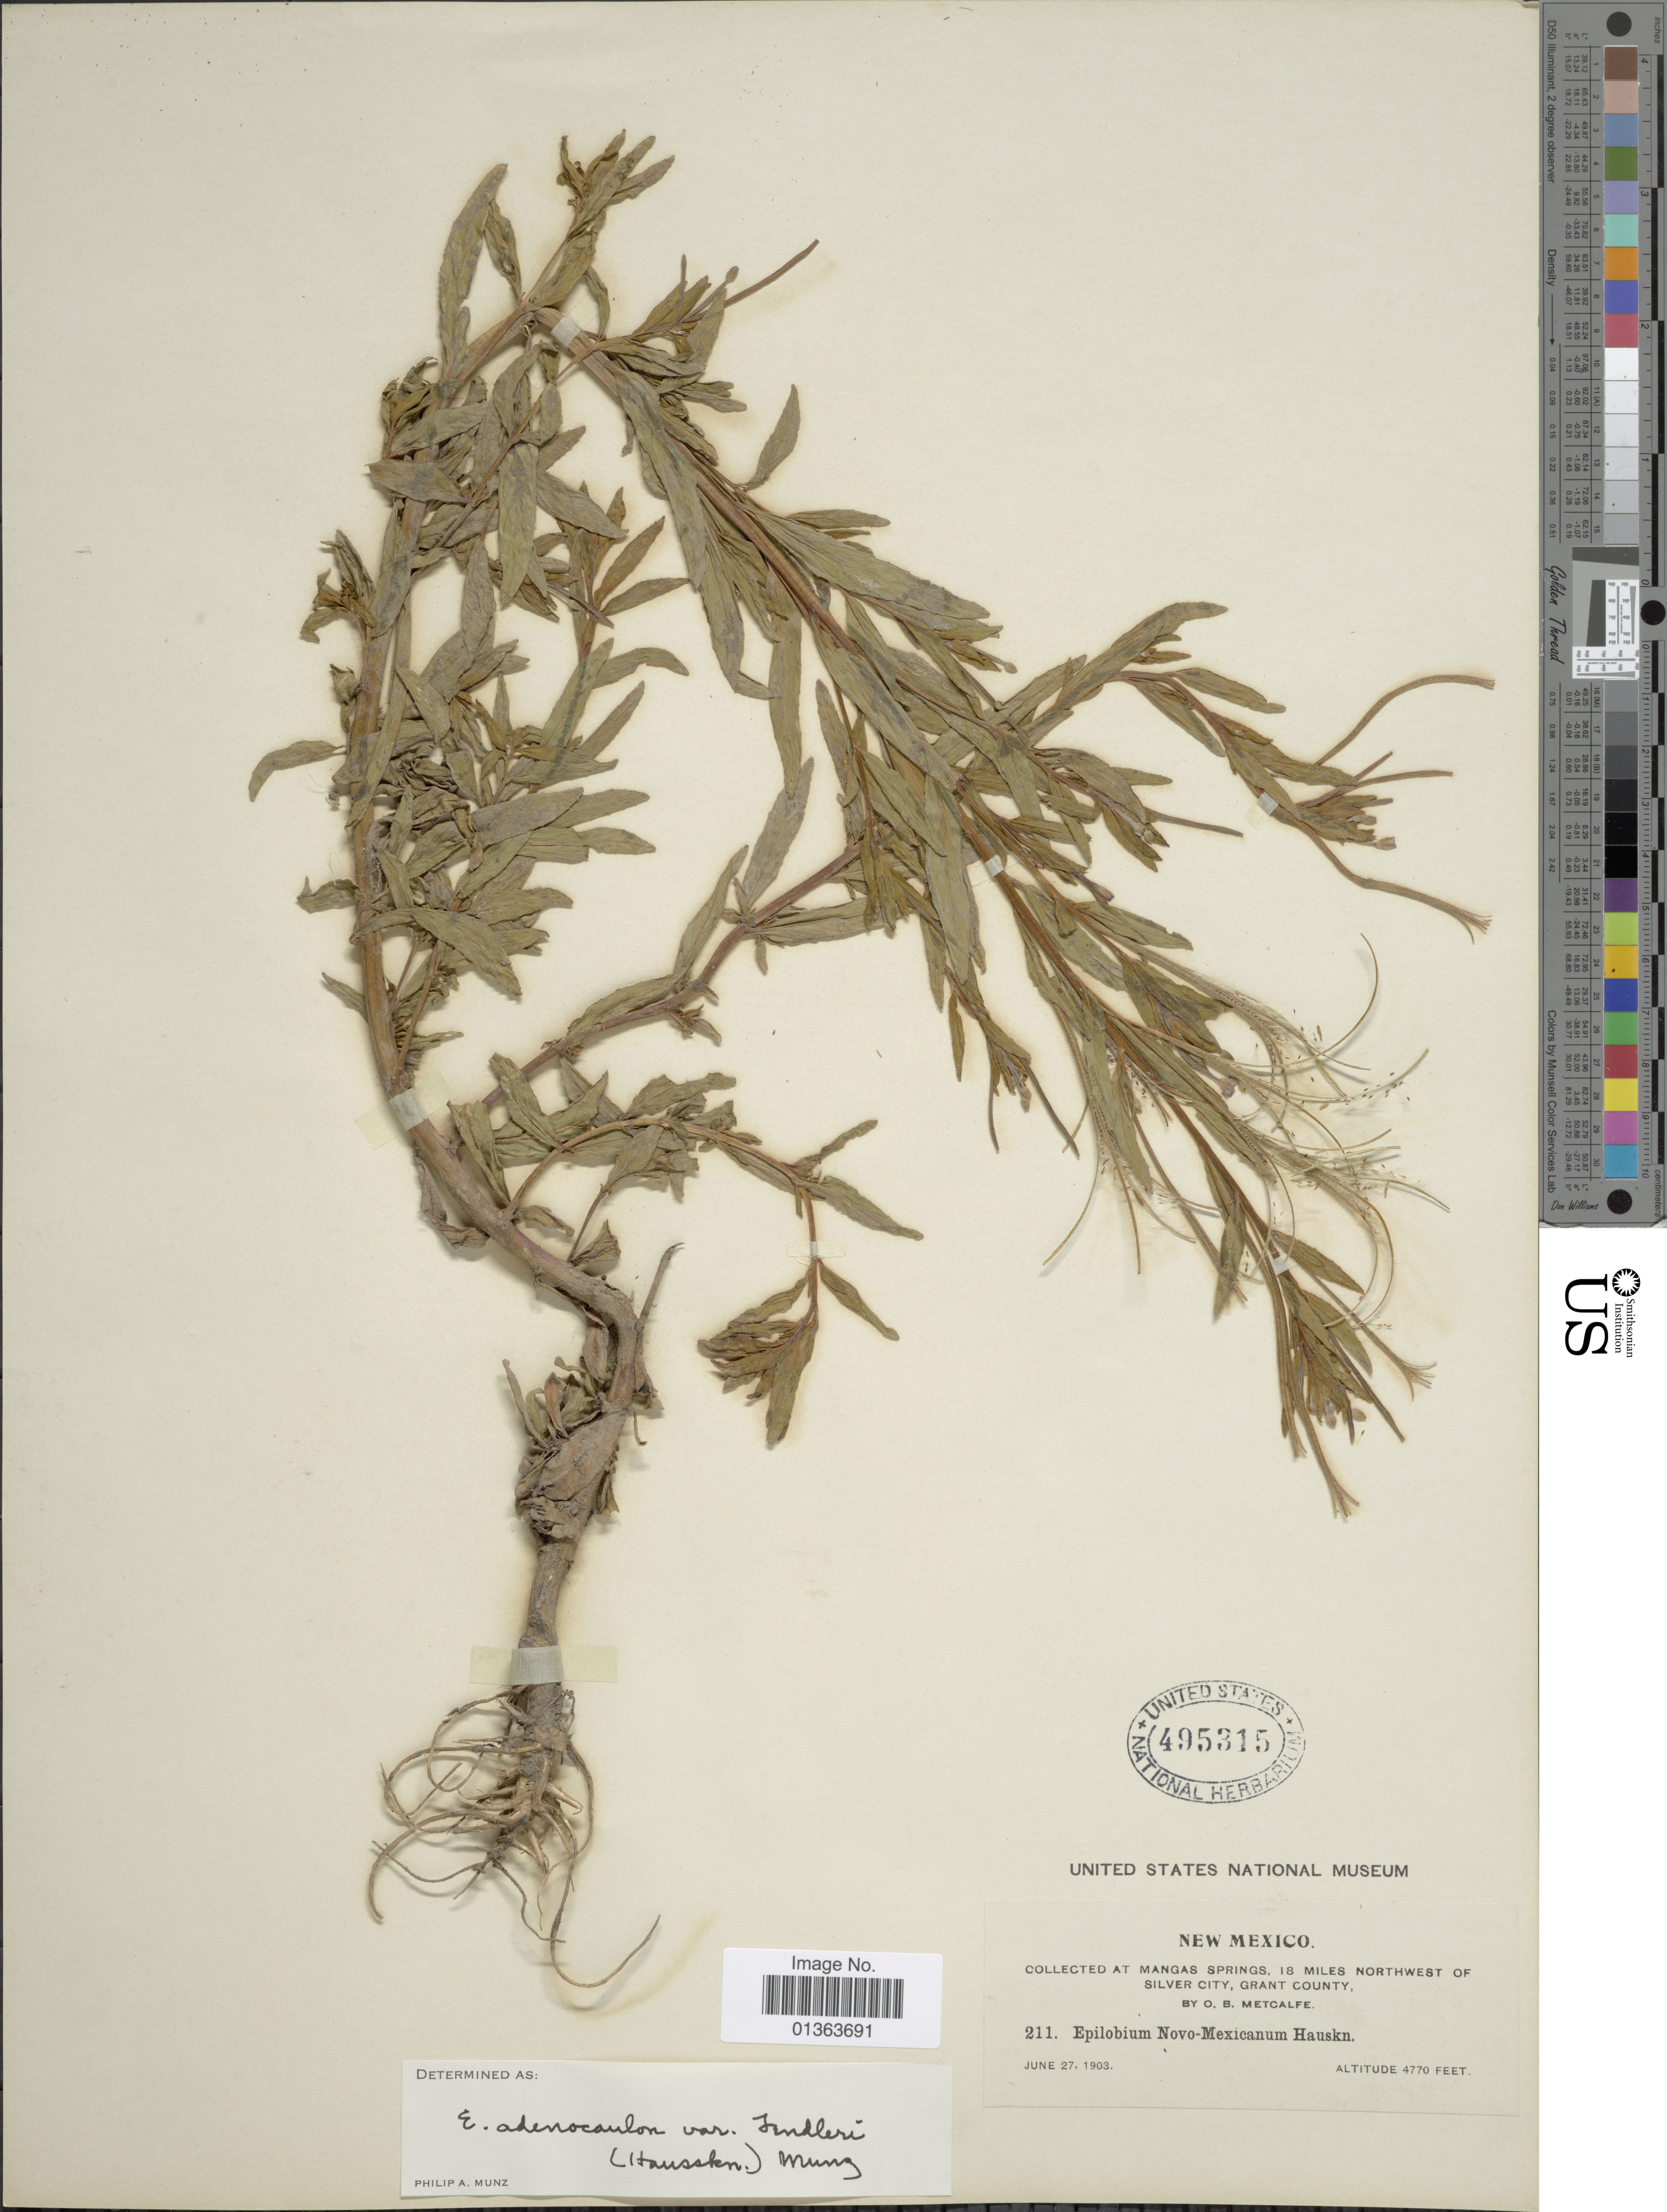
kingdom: Plantae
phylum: Tracheophyta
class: Magnoliopsida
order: Myrtales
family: Onagraceae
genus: Epilobium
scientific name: Epilobium ciliatum subsp. ciliatum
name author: Raf.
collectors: O. B. Metcalfe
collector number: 211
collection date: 1903-06-27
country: United States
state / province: New Mexico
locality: Mangas Springs, 18 miles northwest of Silver City, Grant County.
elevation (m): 1454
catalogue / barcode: US 495315